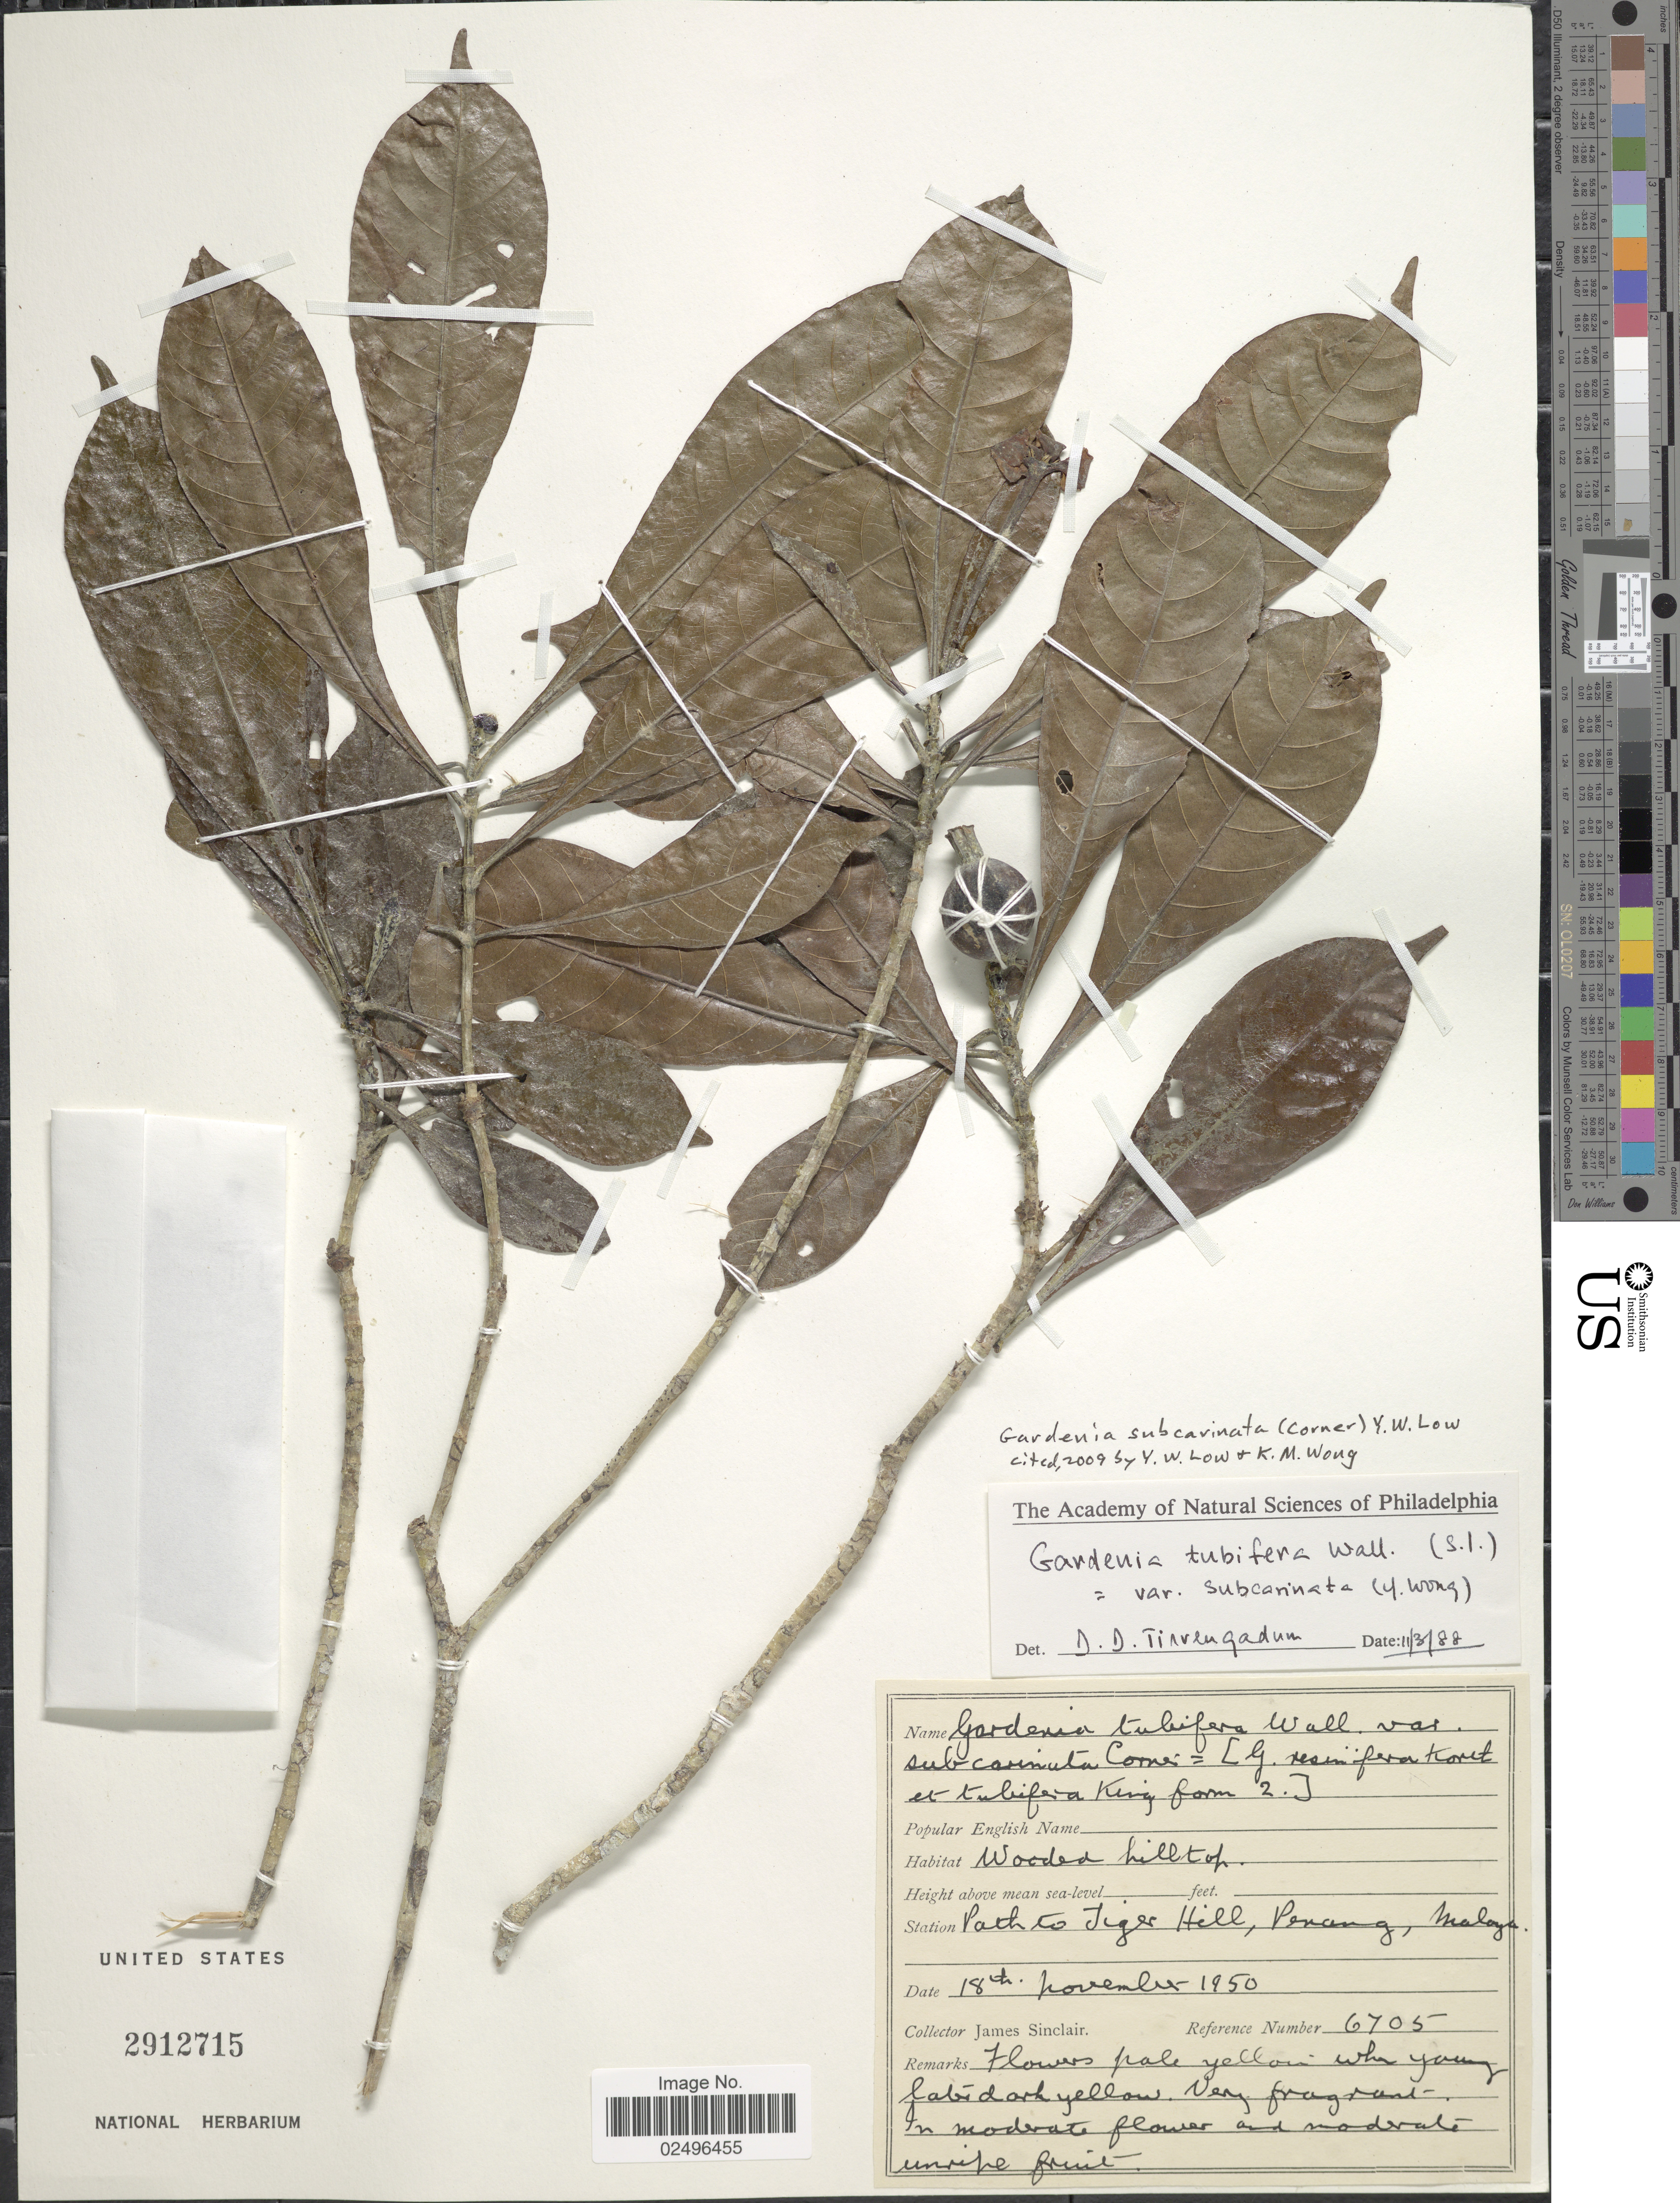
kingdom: Plantae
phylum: Tracheophyta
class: Magnoliopsida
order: Gentianales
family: Rubiaceae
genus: Gardenia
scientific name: Gardenia subcarinata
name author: (Corner) Y.W. Low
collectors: J. Sinclair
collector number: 6705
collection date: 1950-11-18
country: Malaysia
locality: Path to Tiger Hill, Penang, Malaya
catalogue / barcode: US 2912715